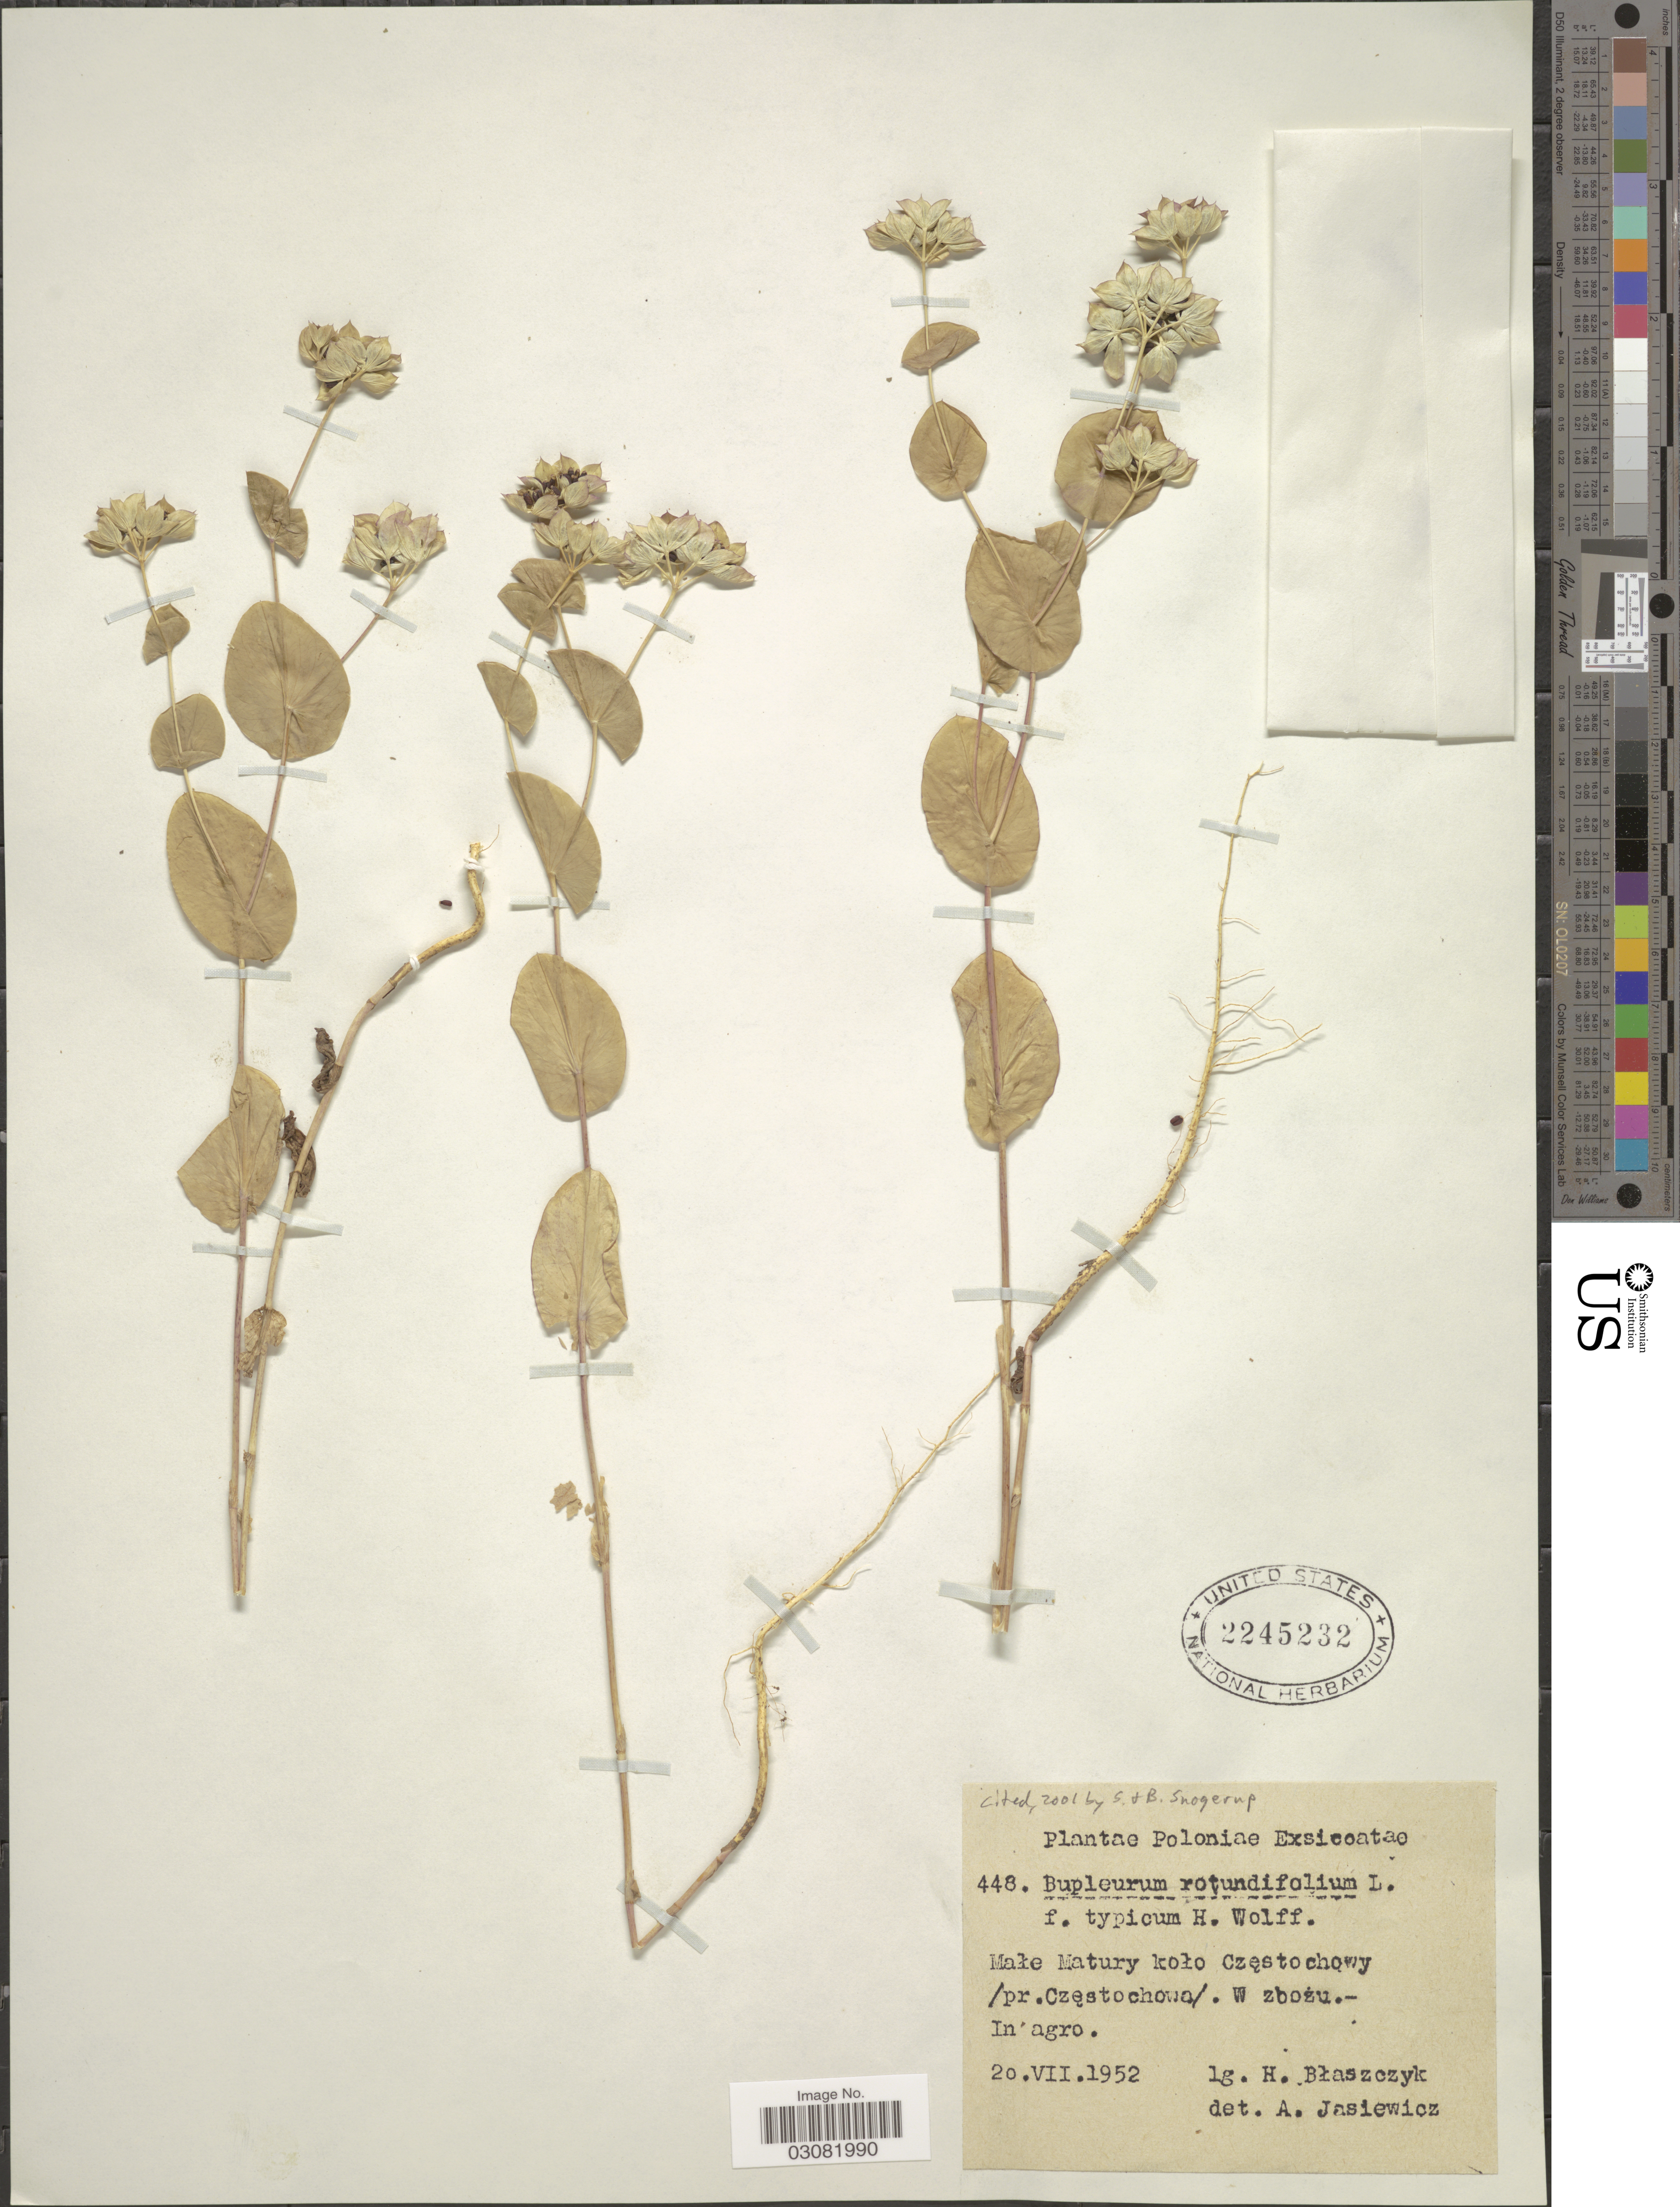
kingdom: Plantae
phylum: Tracheophyta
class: Magnoliopsida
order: Apiales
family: Apiaceae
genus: Bupleurum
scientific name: Bupleurum rotundifolium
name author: L.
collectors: H. Blaszczyk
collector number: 448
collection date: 1952-07-20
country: Poland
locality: Poloniae.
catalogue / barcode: US 2245232